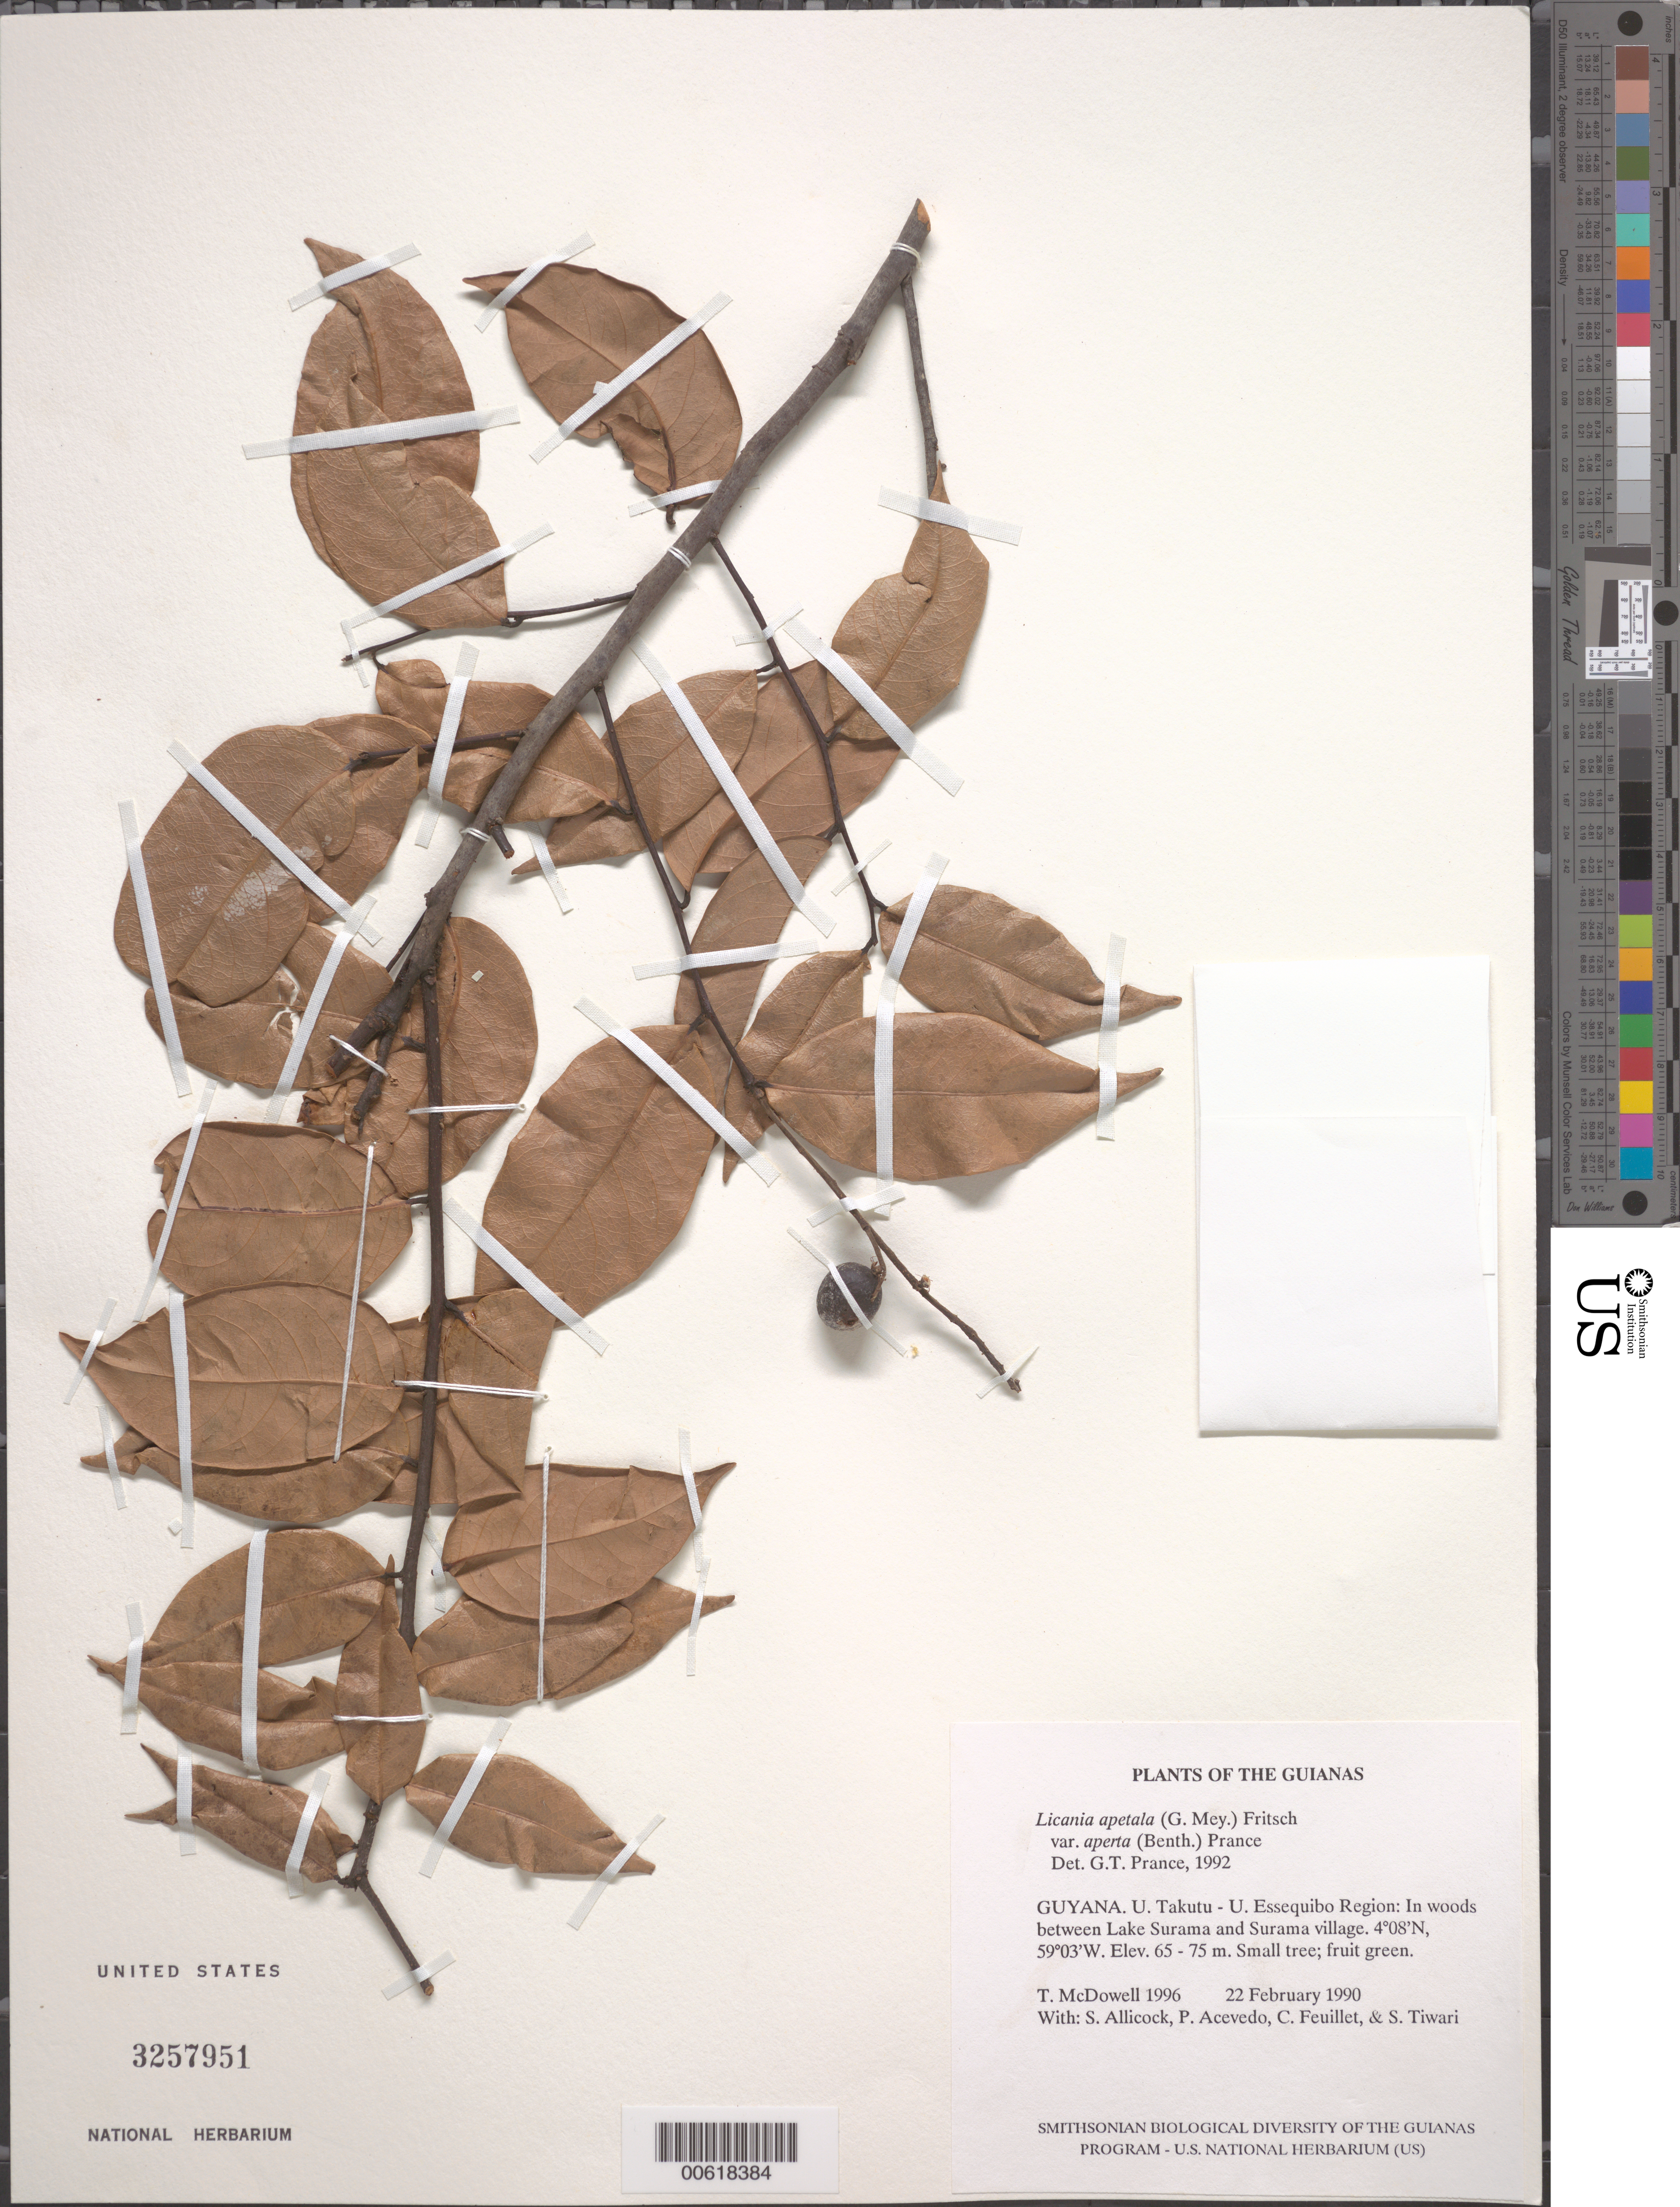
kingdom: Plantae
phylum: Tracheophyta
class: Magnoliopsida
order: Malpighiales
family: Chrysobalanaceae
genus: Leptobalanus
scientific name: Leptobalanus apetalus var. apertus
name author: (Benth.) Sothers & Prance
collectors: T. McDowell, S. Allicock, P. Acevedo-Rodr., C. Feuillet & S. Tiwari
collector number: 1996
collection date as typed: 22 February 1990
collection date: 1990-02-22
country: Guyana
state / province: U. Takutu-U. Essequibo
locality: Between Lake Surama and Surama Village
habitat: Woods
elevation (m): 65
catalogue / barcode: US 3257951